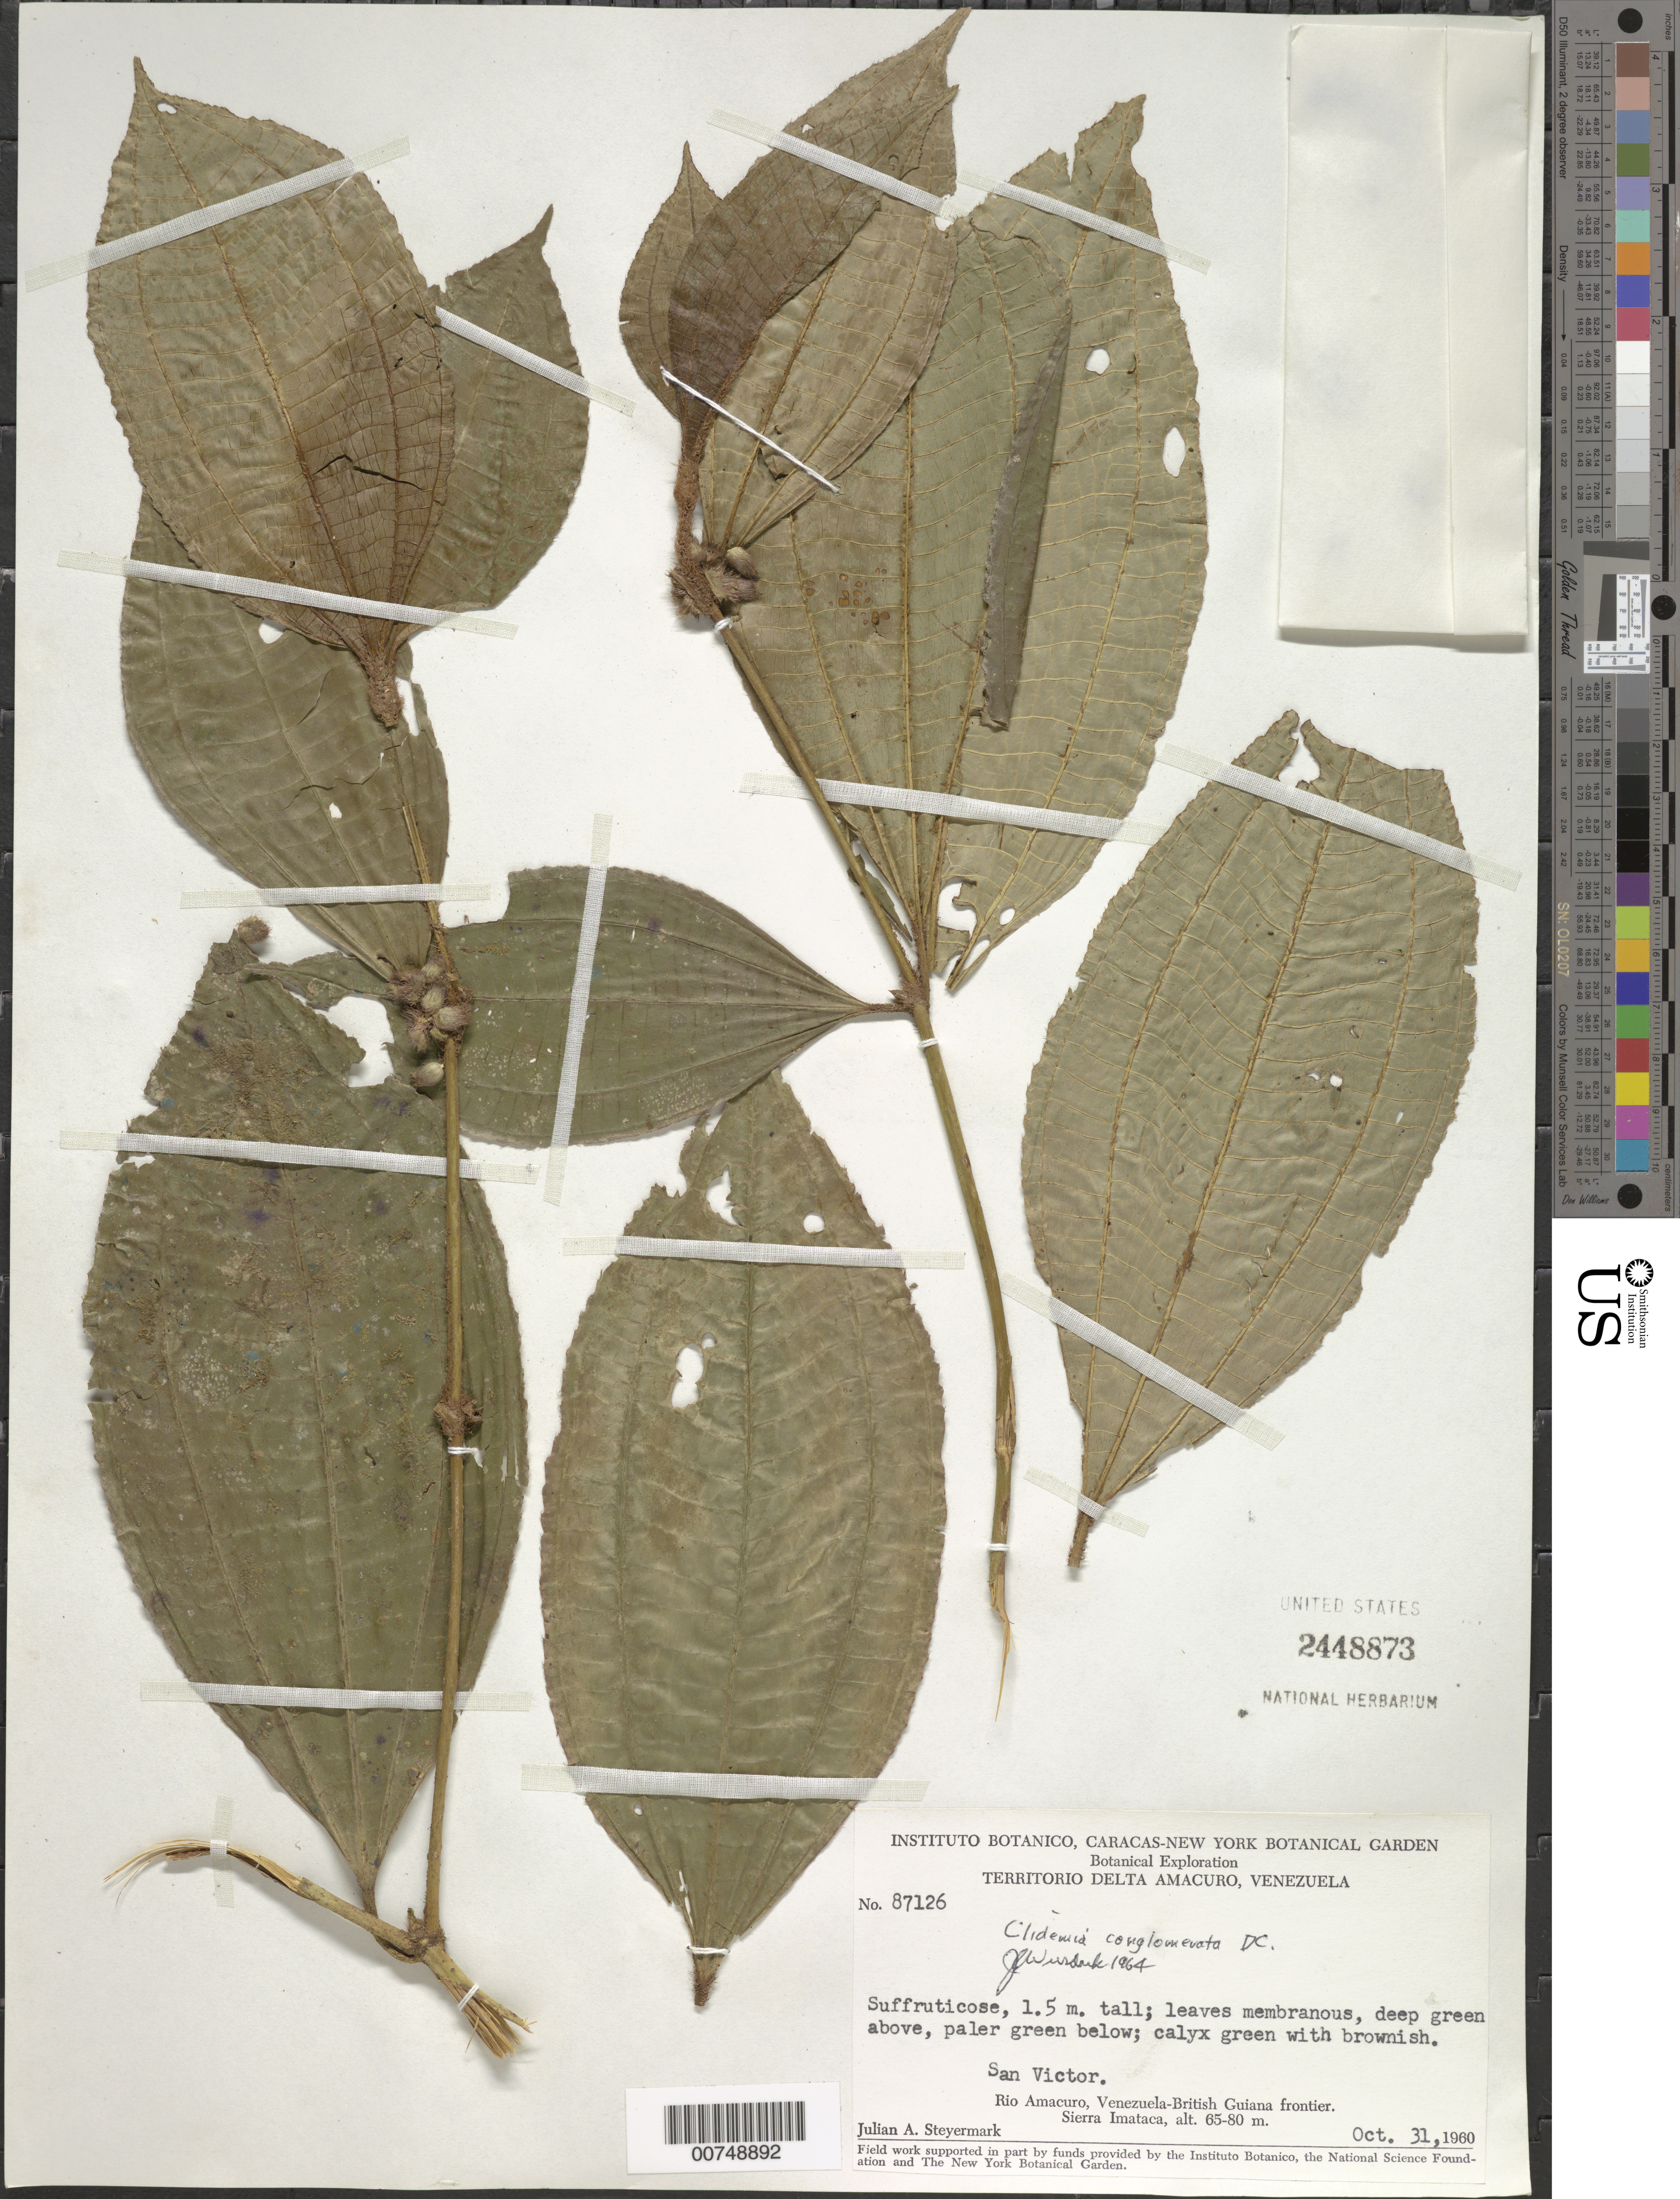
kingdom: Plantae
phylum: Tracheophyta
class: Magnoliopsida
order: Myrtales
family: Melastomataceae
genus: Clidemia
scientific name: Clidemia conglomerata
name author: DC.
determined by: Wurdack, John J., (US), US (UNITED STATES)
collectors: J. Steyermark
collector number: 87126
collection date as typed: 31-Oct-60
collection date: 1960-10-31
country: Venezuela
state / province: Delta Amacuro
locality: San Victor, Río Amacuro, Venezuela-British Guiana frontier, Sierra Imataca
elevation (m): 65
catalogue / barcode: US 2448873